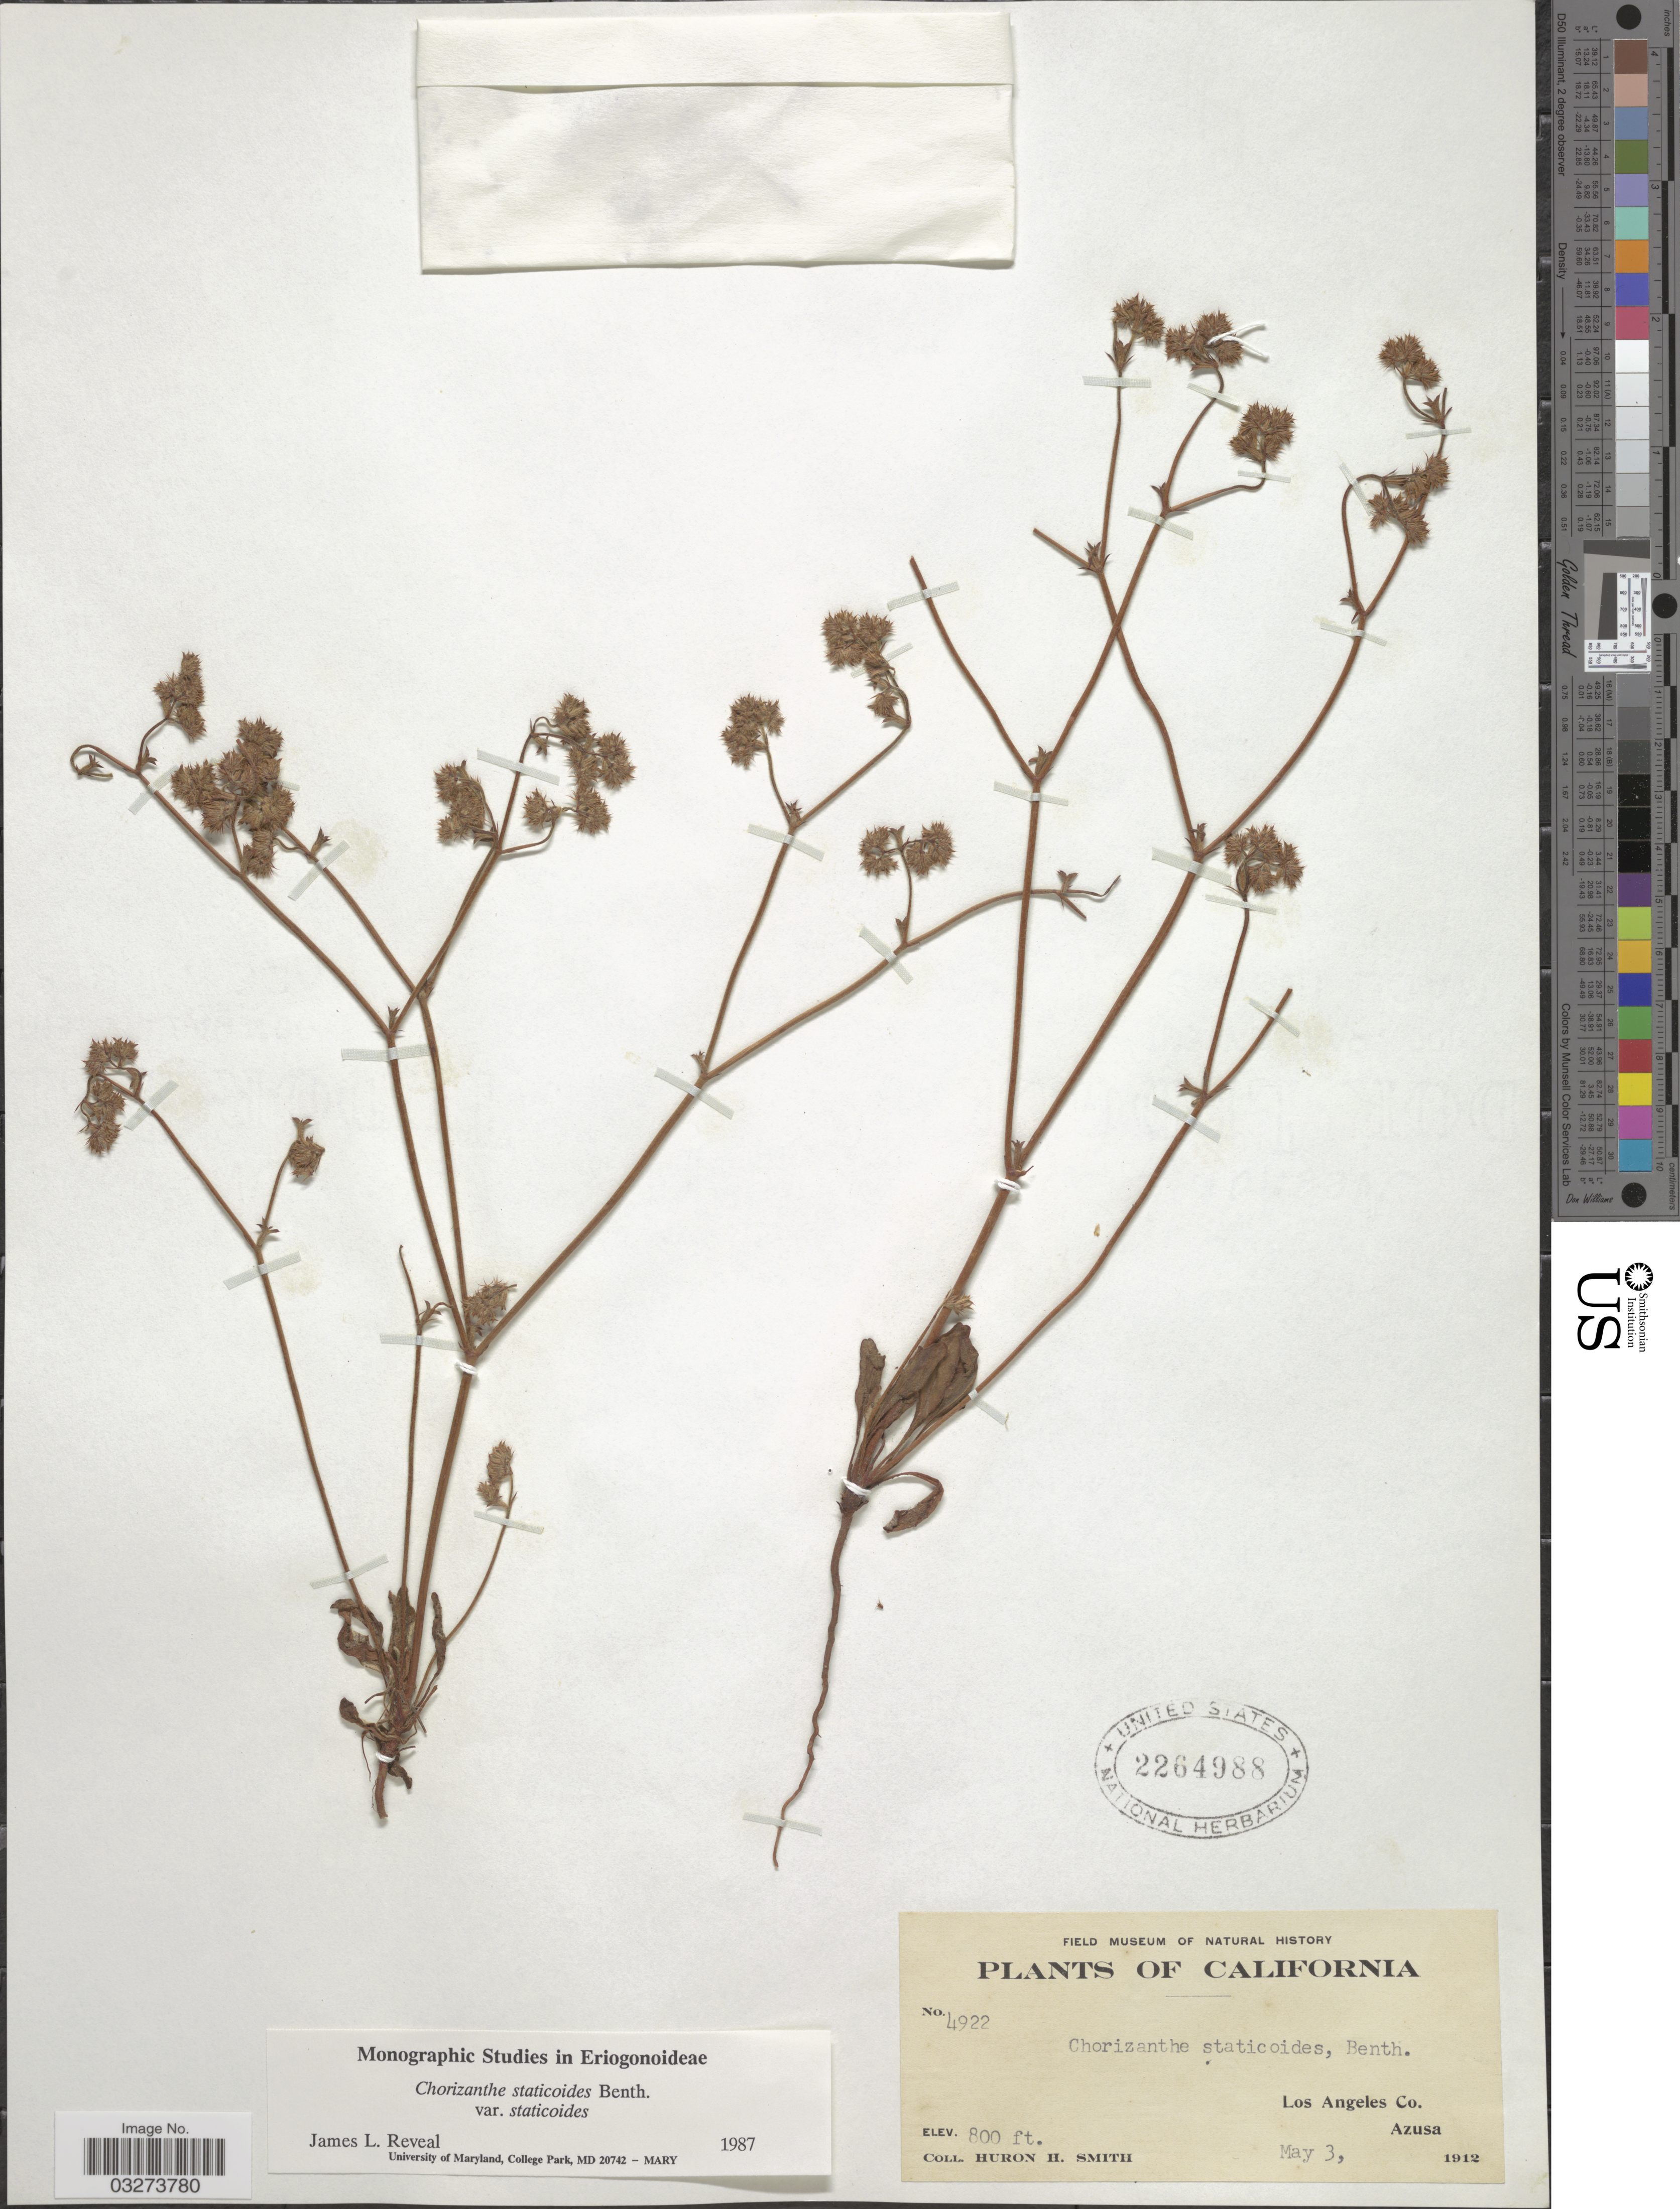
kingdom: Plantae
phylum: Tracheophyta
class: Magnoliopsida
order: Caryophyllales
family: Polygonaceae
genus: Chorizanthe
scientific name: Chorizanthe staticoides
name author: Benth.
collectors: Huron H. Smith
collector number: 4922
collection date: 1912-05-03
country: United States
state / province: California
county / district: Los Angeles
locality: Los Angeles Co., Azusa.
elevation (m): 244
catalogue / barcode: US 2264988